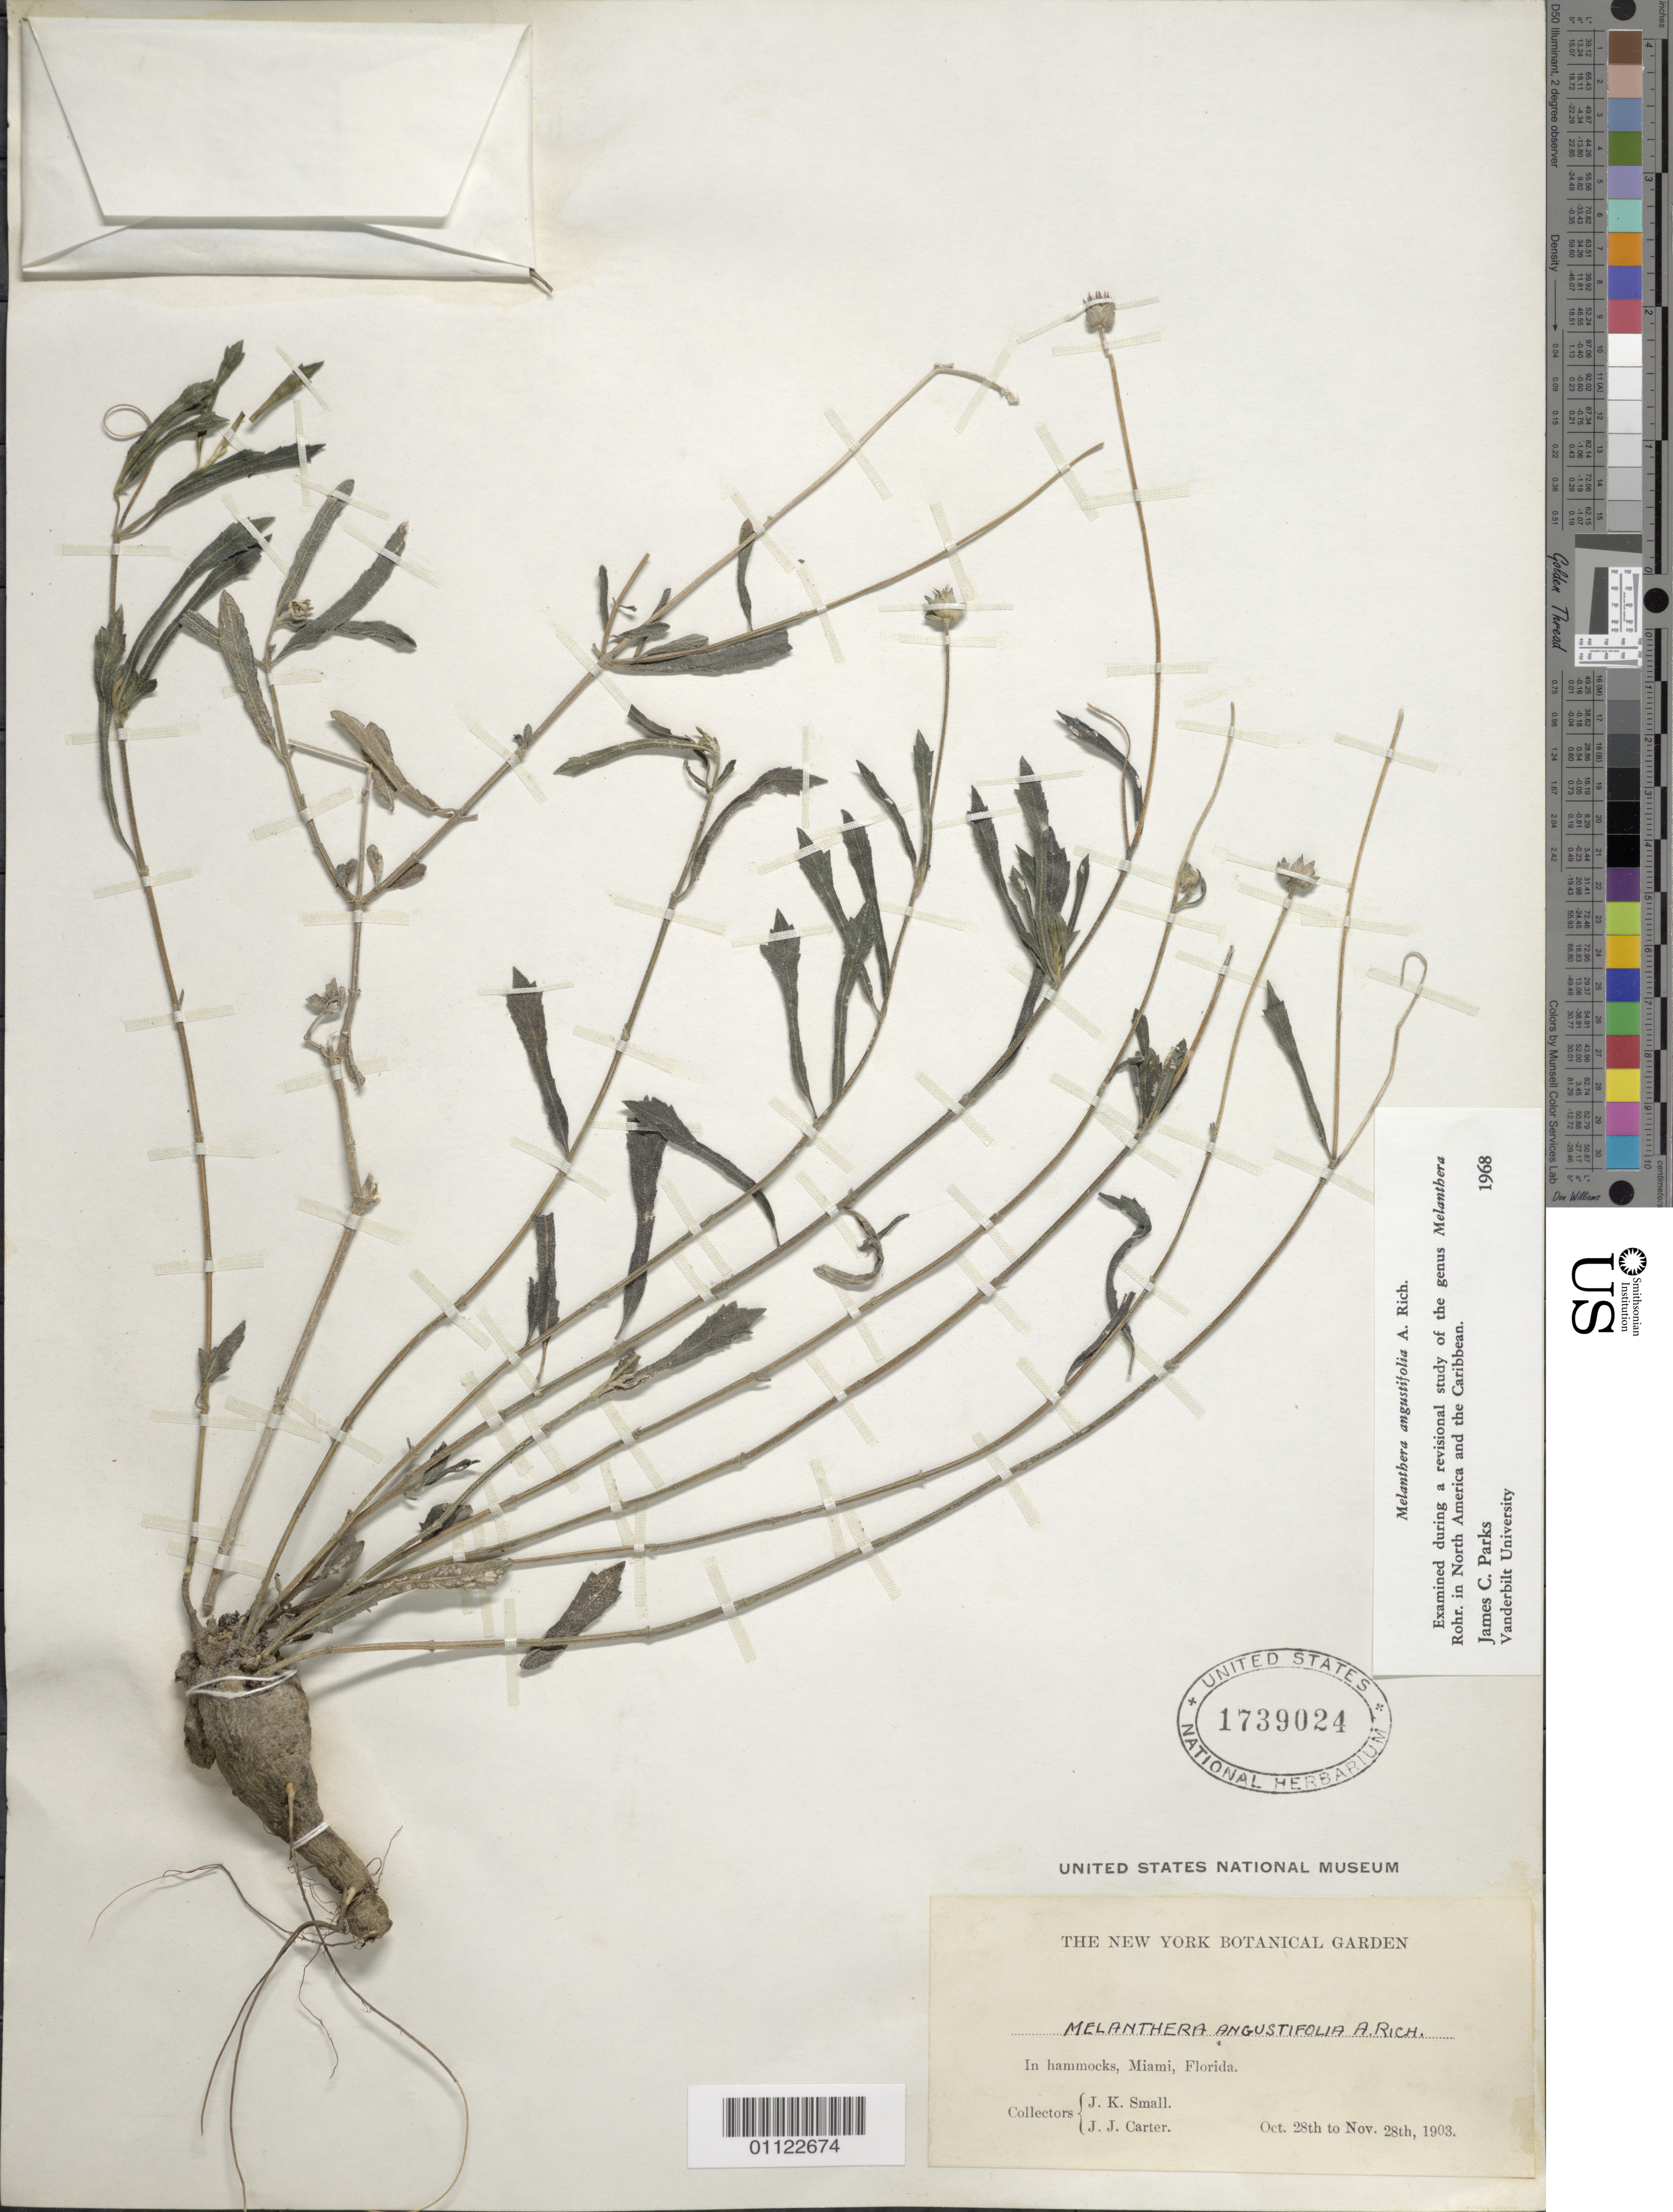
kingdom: Plantae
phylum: Tracheophyta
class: Magnoliopsida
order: Asterales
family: Asteraceae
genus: Melanthera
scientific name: Melanthera angustifolia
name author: A. Rich. in Sagra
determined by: Parks, J. C.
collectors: J. K. Small & J. J. Carter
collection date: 1903-10-28/1903-11-28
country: United States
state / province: Florida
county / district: Dade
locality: Miami, hammock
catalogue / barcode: US 1739024